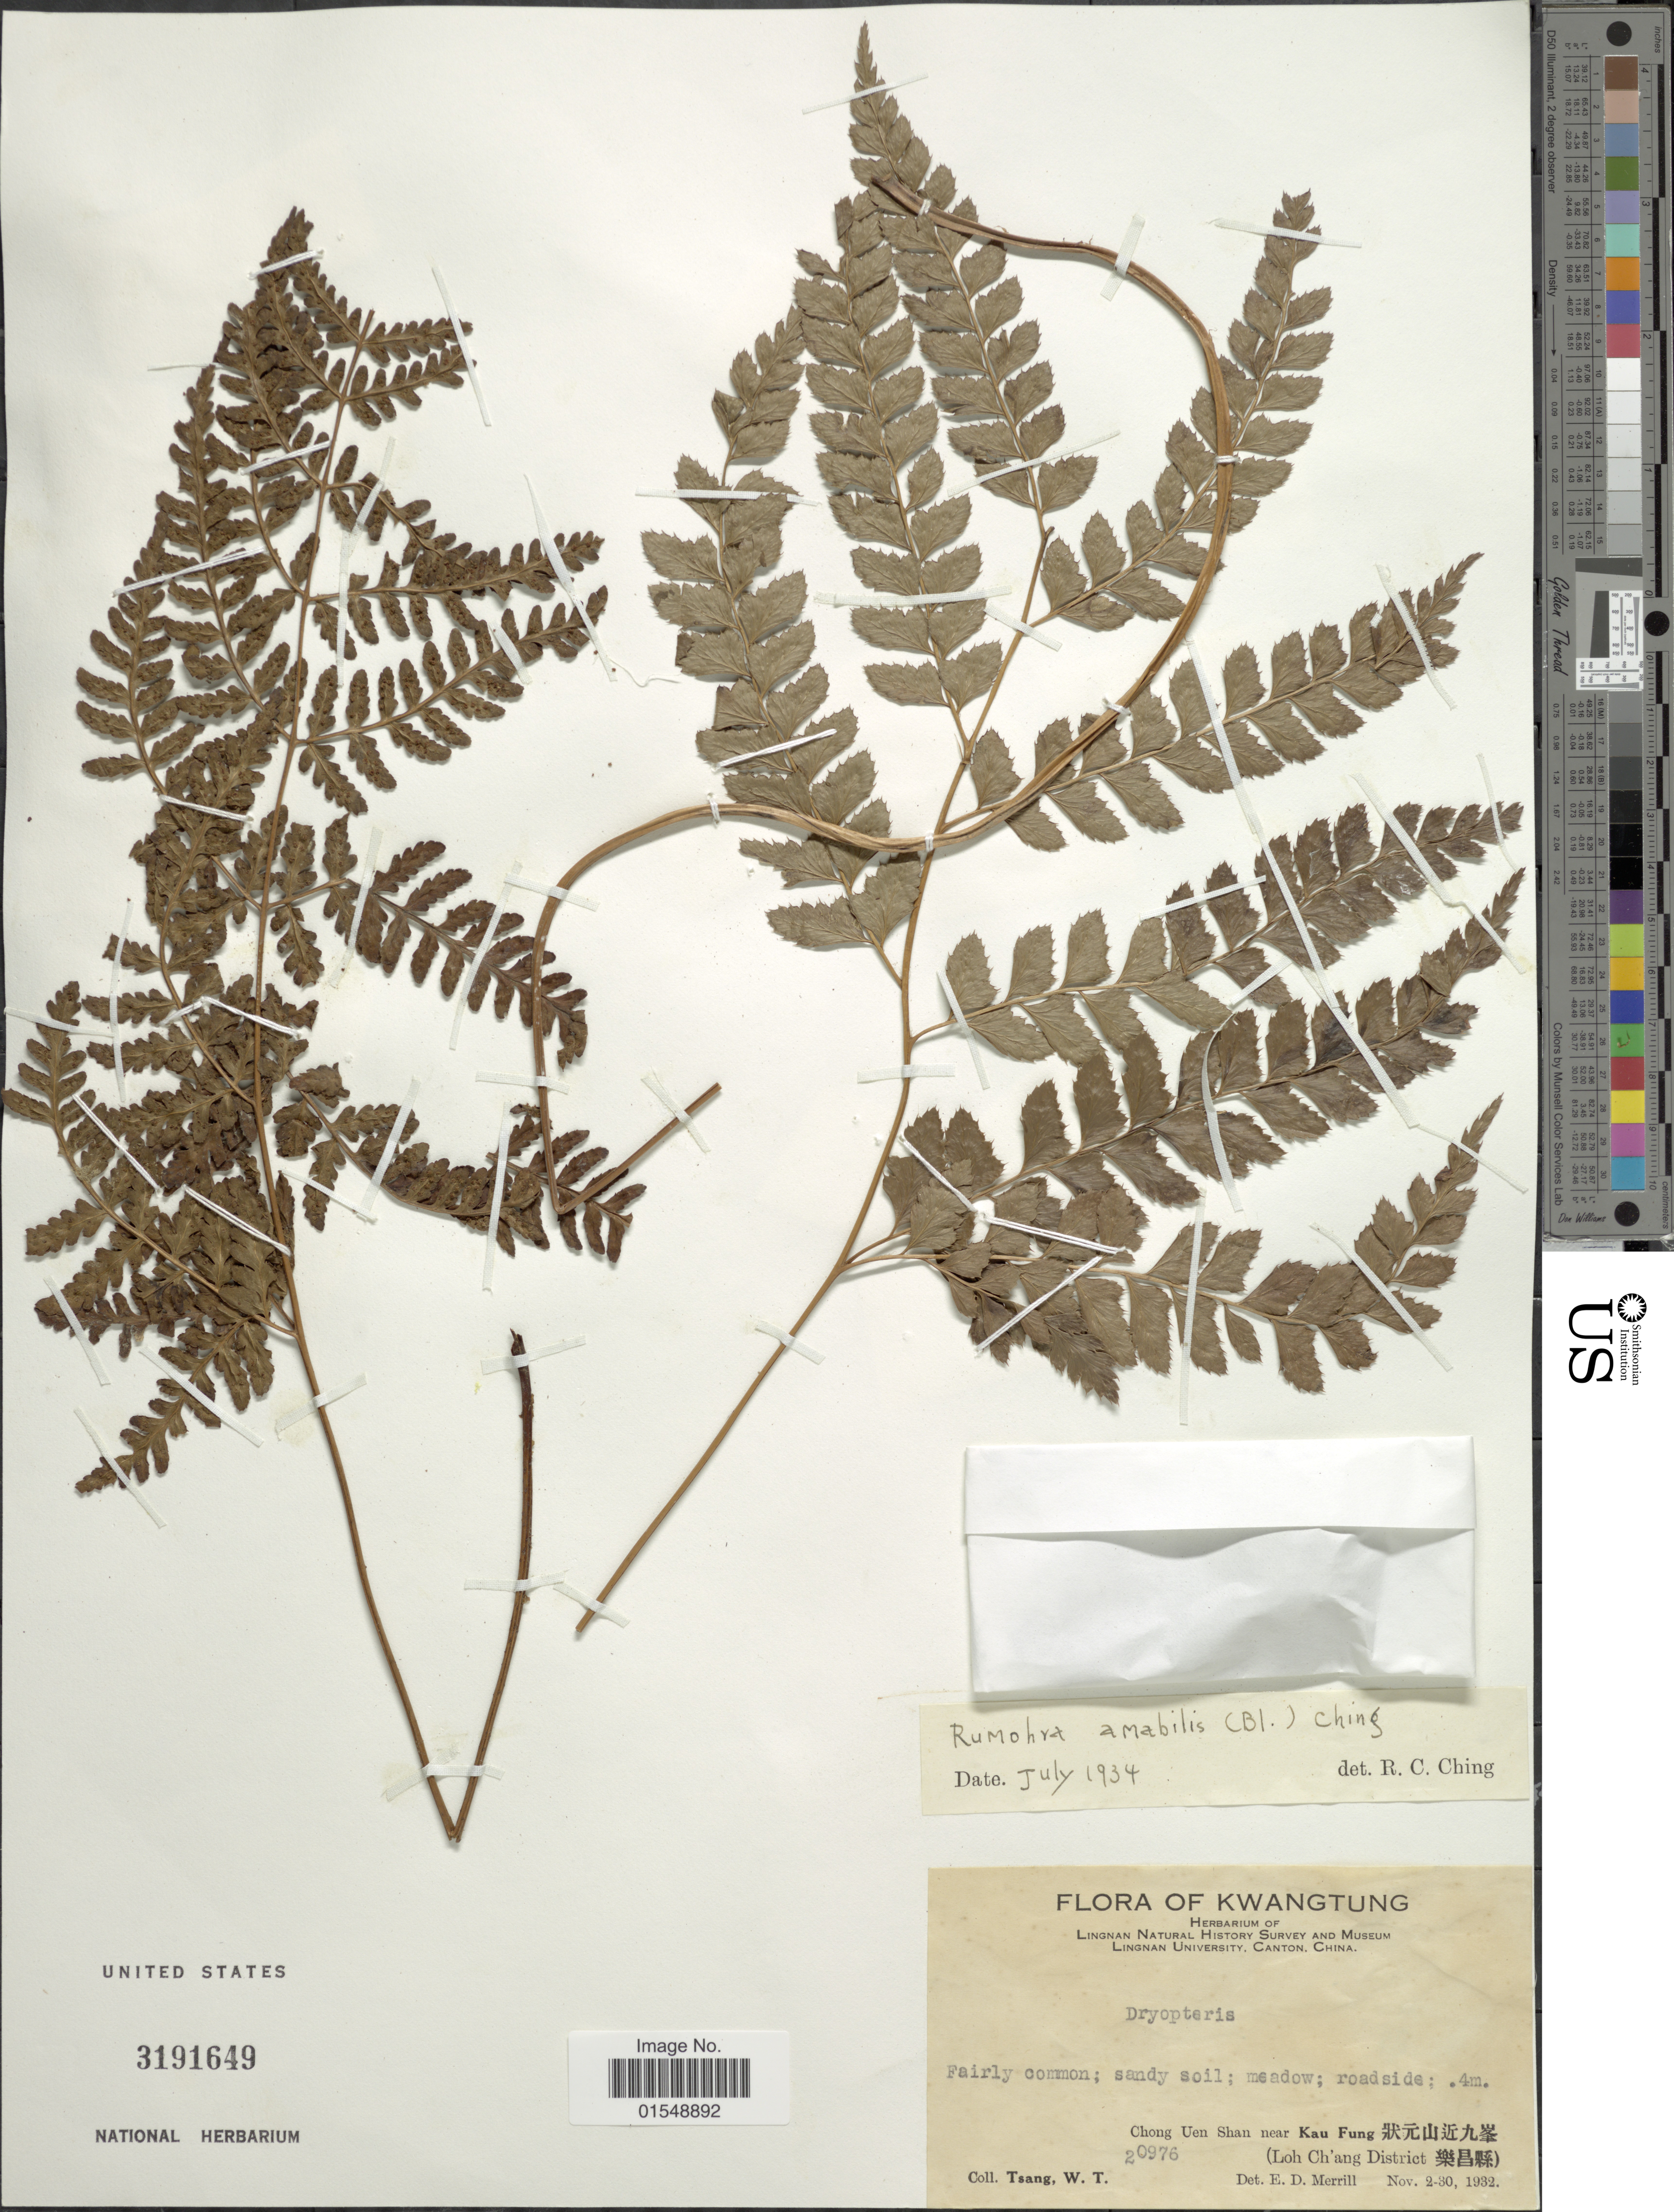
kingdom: Plantae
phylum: Tracheophyta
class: Polypodiopsida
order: Polypodiales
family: Dryopteridaceae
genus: Arachniodes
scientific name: Arachniodes amabilis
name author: (Blume) Tindale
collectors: W. T. Tsang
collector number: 20976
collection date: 1932-11-02/1932-11-30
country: China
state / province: Guangdong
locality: Chong Uen Shan nea Kau Fung (Loh Ch'ang District); roadside; .4m.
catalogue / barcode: US 3191649